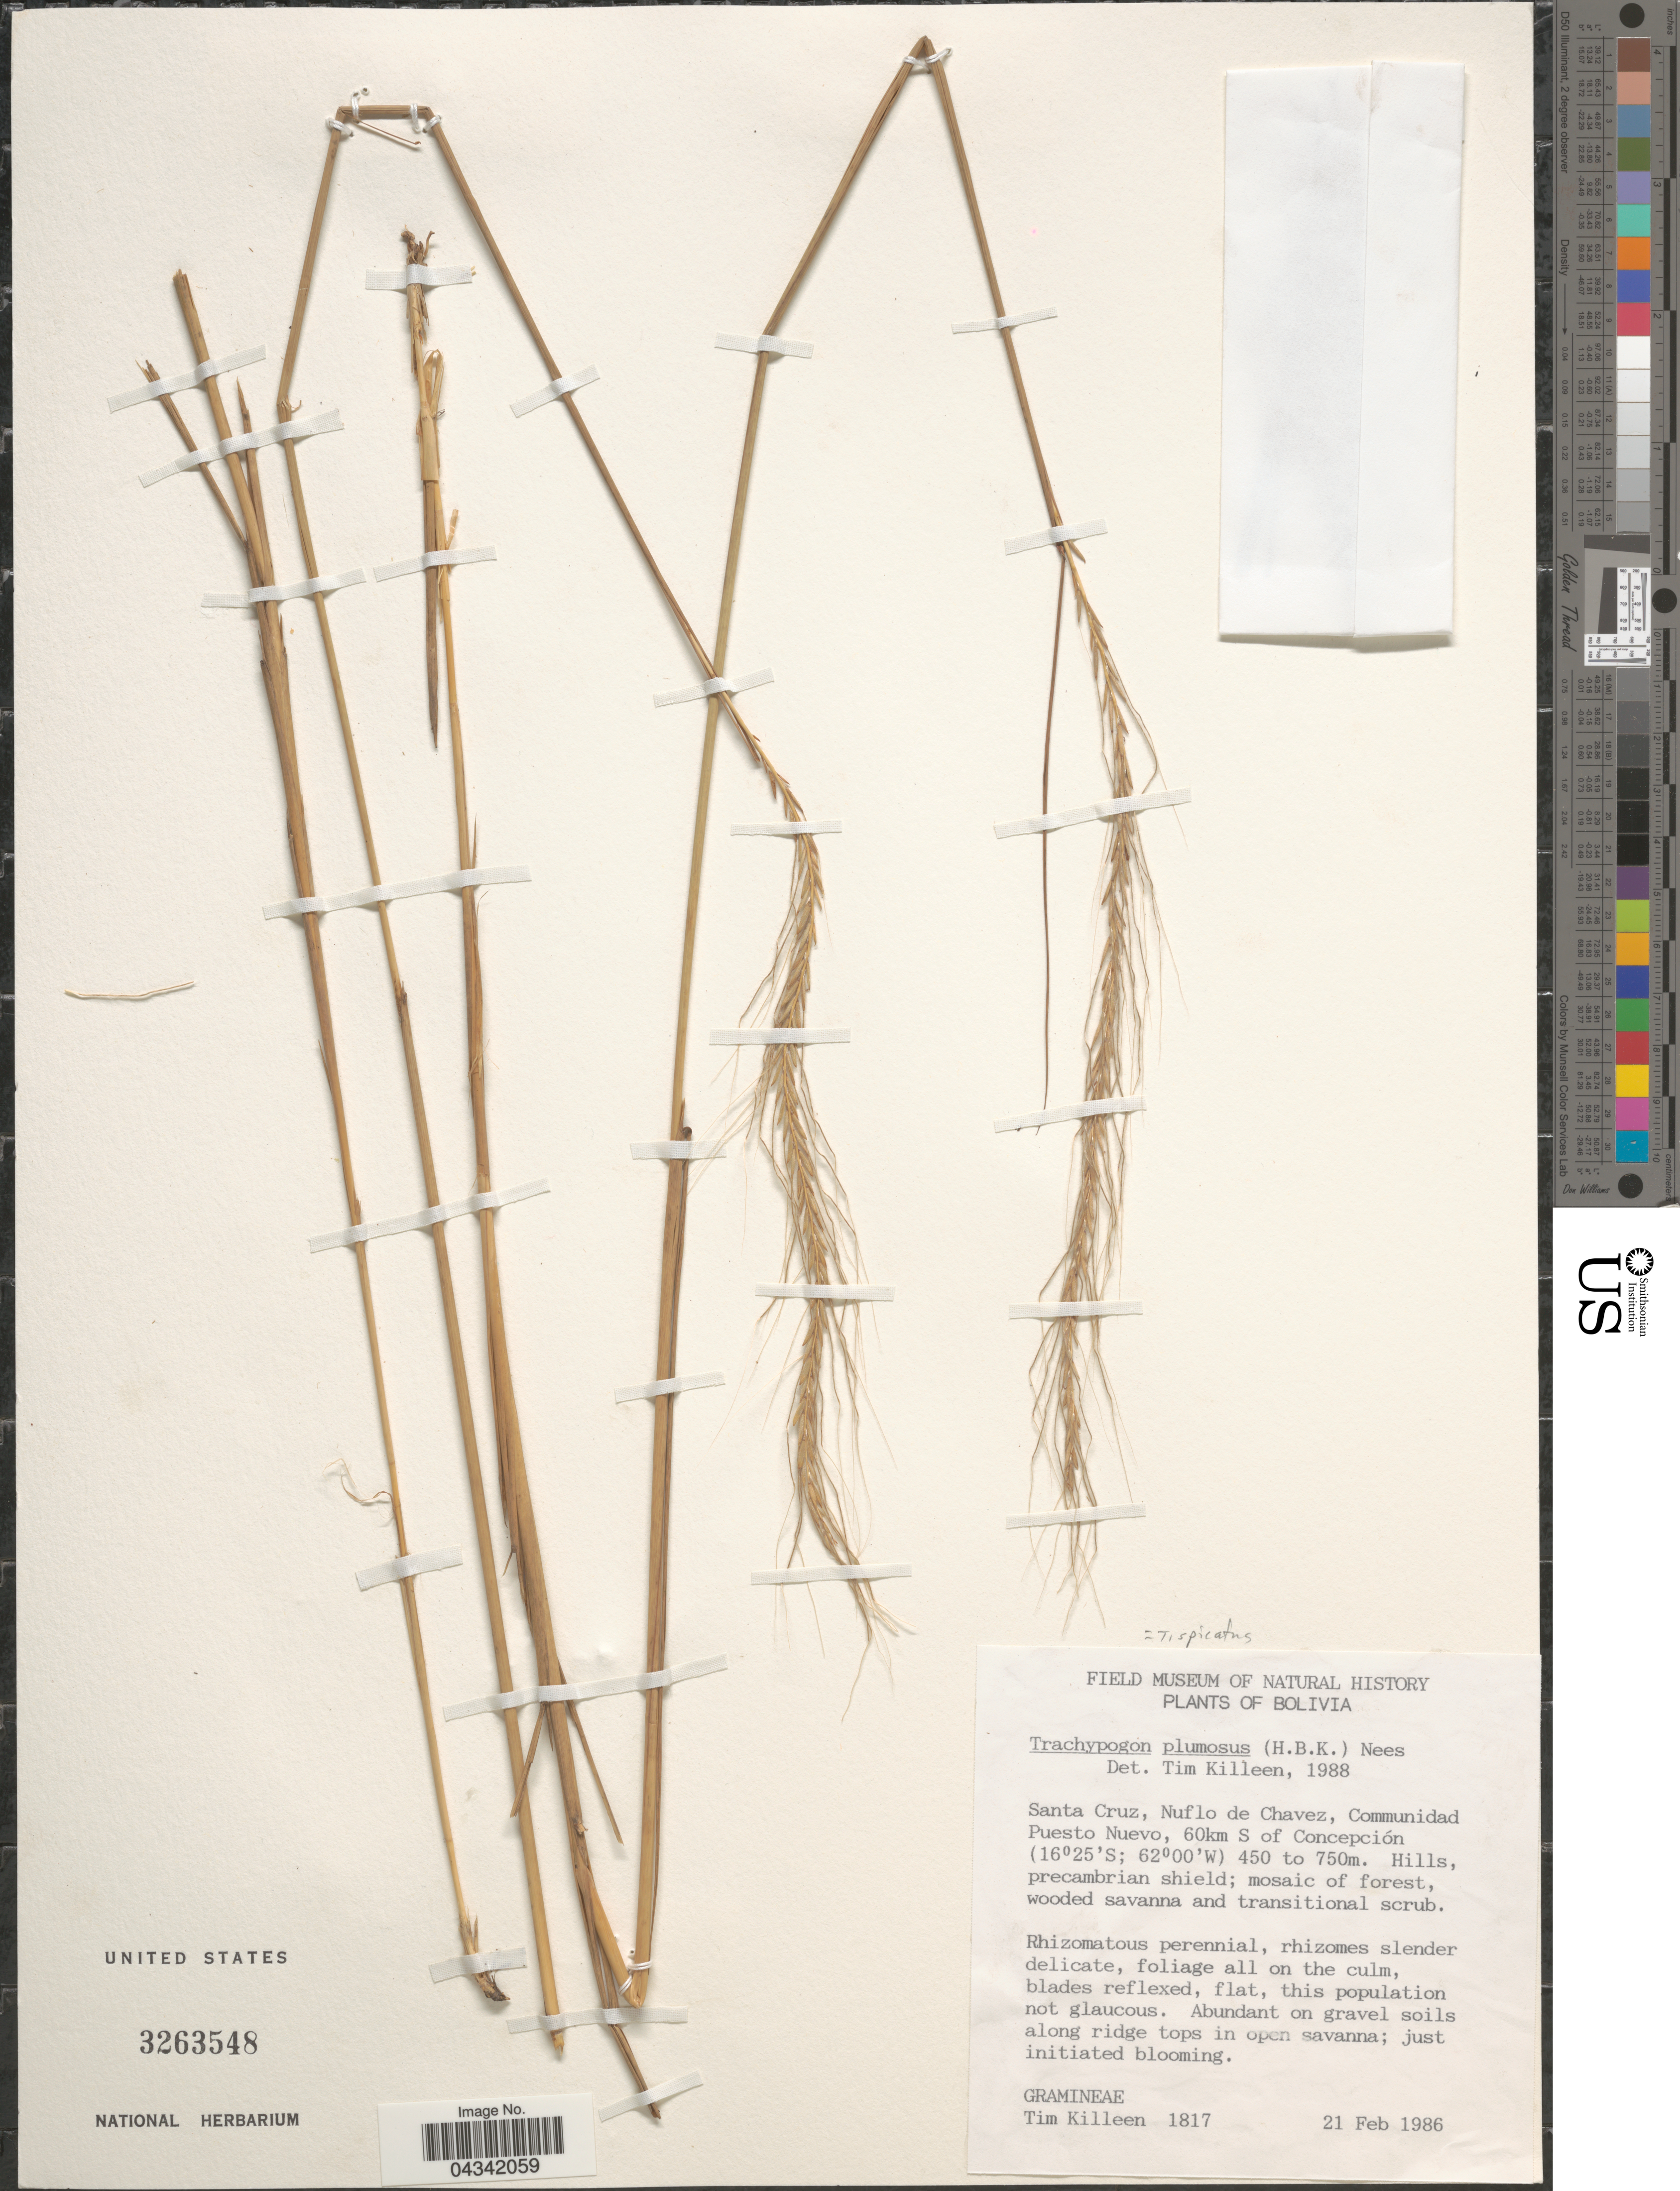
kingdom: Plantae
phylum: Tracheophyta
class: Liliopsida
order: Poales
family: Poaceae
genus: Trachypogon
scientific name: Trachypogon spicatus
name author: (L. f.) Kuntze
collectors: T. J. Killeen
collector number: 1817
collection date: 1986-02-21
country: Bolivia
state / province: Santa Cruz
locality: Nuflo de Chavez, Comunidad Puesto Nuevo, 60km S of Concepción.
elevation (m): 750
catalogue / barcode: US 3263548